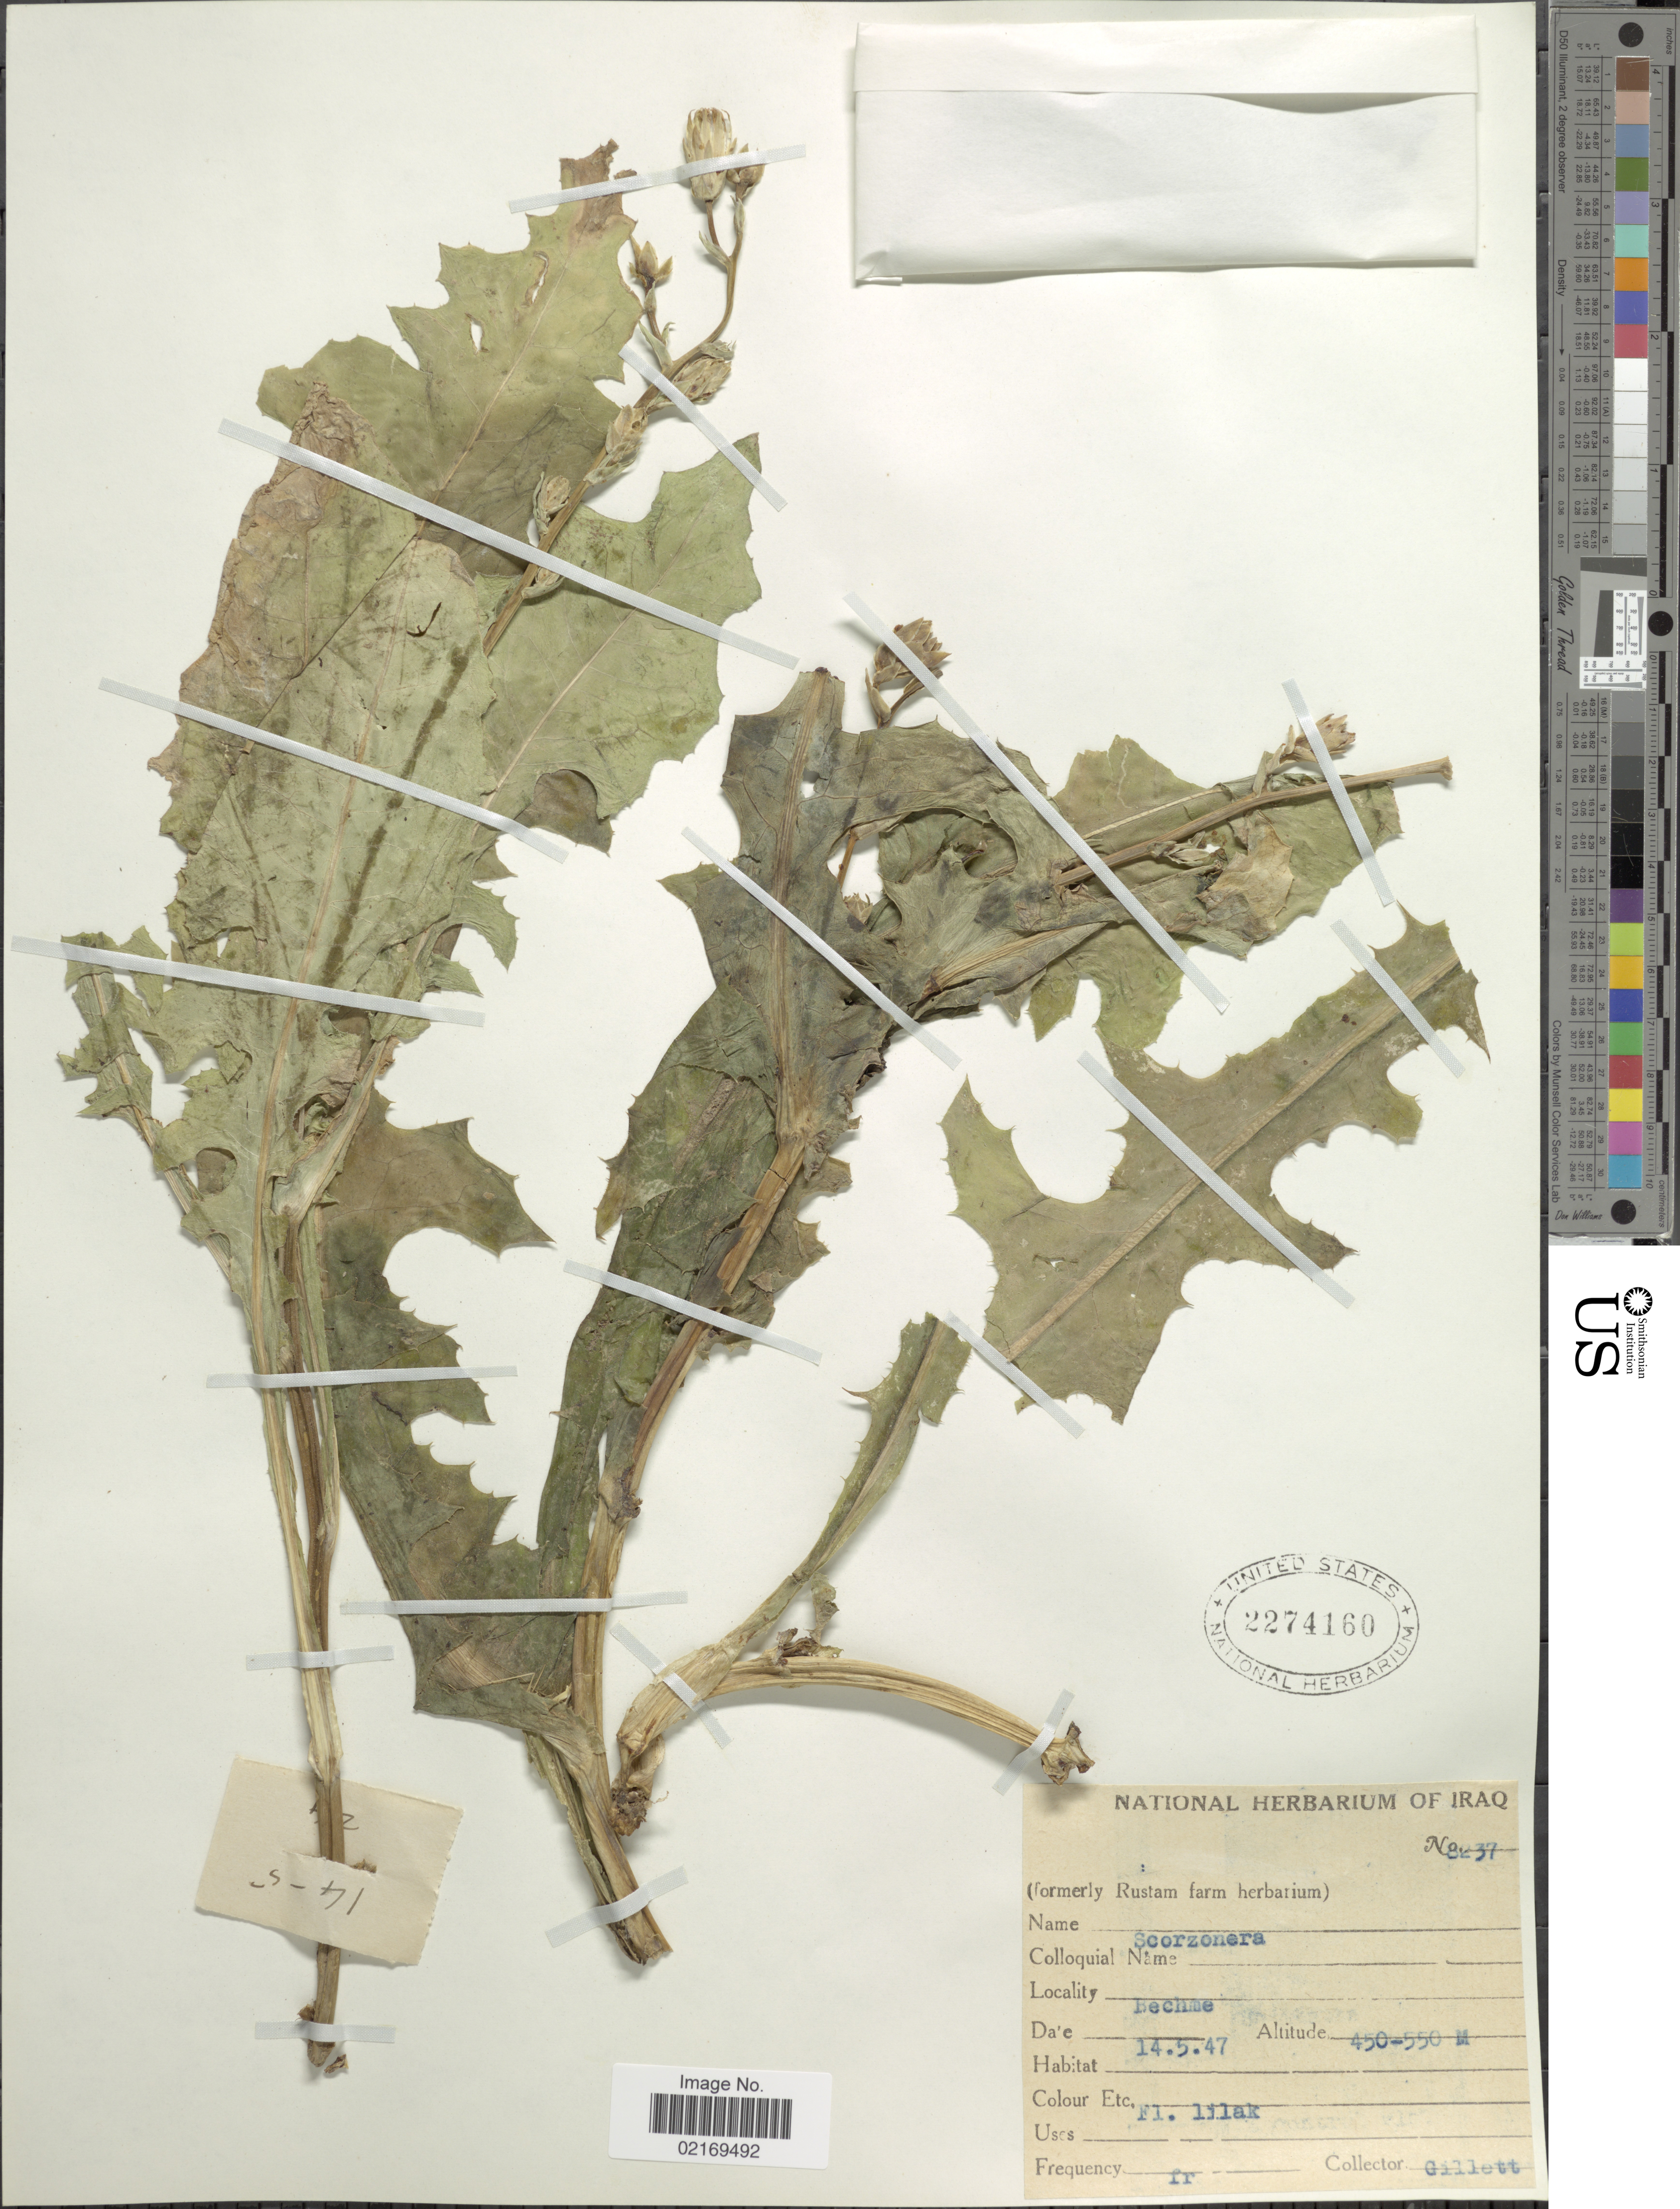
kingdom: Plantae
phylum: Tracheophyta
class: Magnoliopsida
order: Asterales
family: Asteraceae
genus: Scorzonera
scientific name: Scorzonera sp.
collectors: Gillett, --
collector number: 8237*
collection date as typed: Transcribed d/m/y: 14/5/47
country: Iraq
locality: Bechme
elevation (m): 450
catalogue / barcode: US 2274160